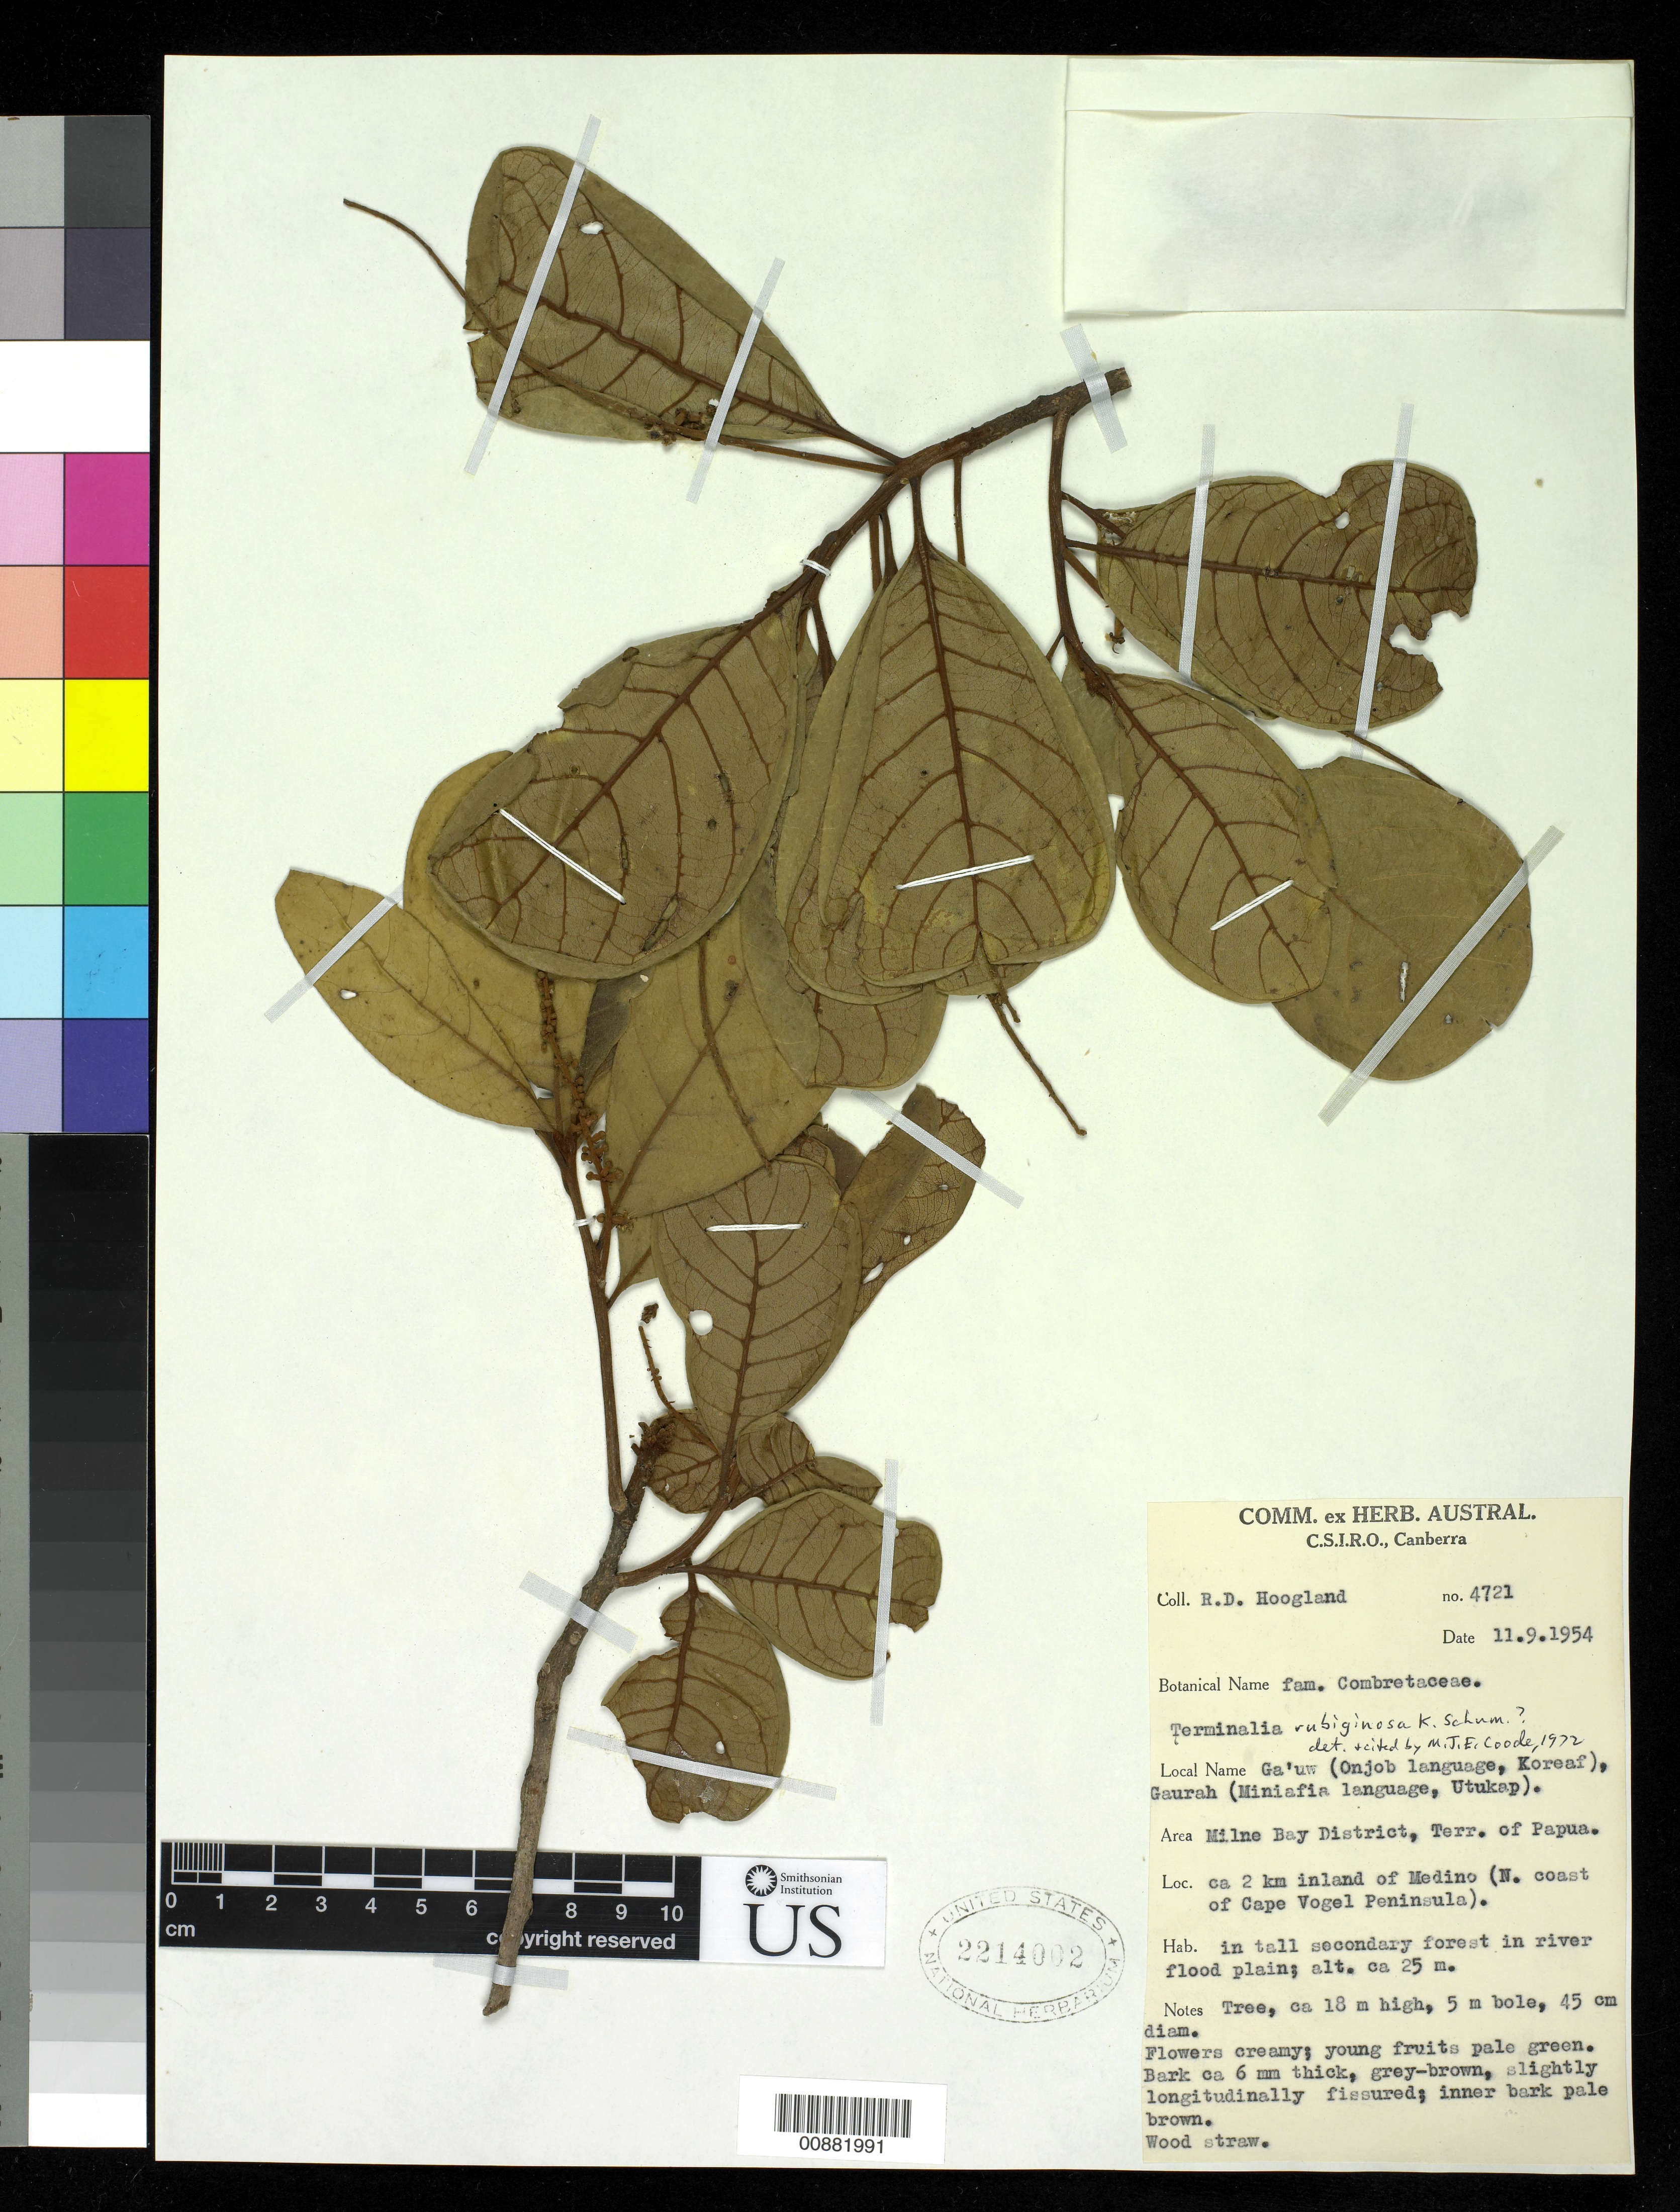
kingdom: Plantae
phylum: Tracheophyta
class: Magnoliopsida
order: Myrtales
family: Combretaceae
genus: Terminalia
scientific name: Terminalia rubiginosa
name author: K. Schum.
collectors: R. D. Hoogland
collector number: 4721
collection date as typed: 11 Sep 1954 or 09 Nov 1954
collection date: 1954-09-11 or 1954-11-09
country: Papua New Guinea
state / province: Milne Bay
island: New Guinea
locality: ca. 2 km inland of Medino (N. coast of Cape Vogel Peninsula)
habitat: in tall secondary forest in river flood plain.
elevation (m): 25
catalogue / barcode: US 2214002